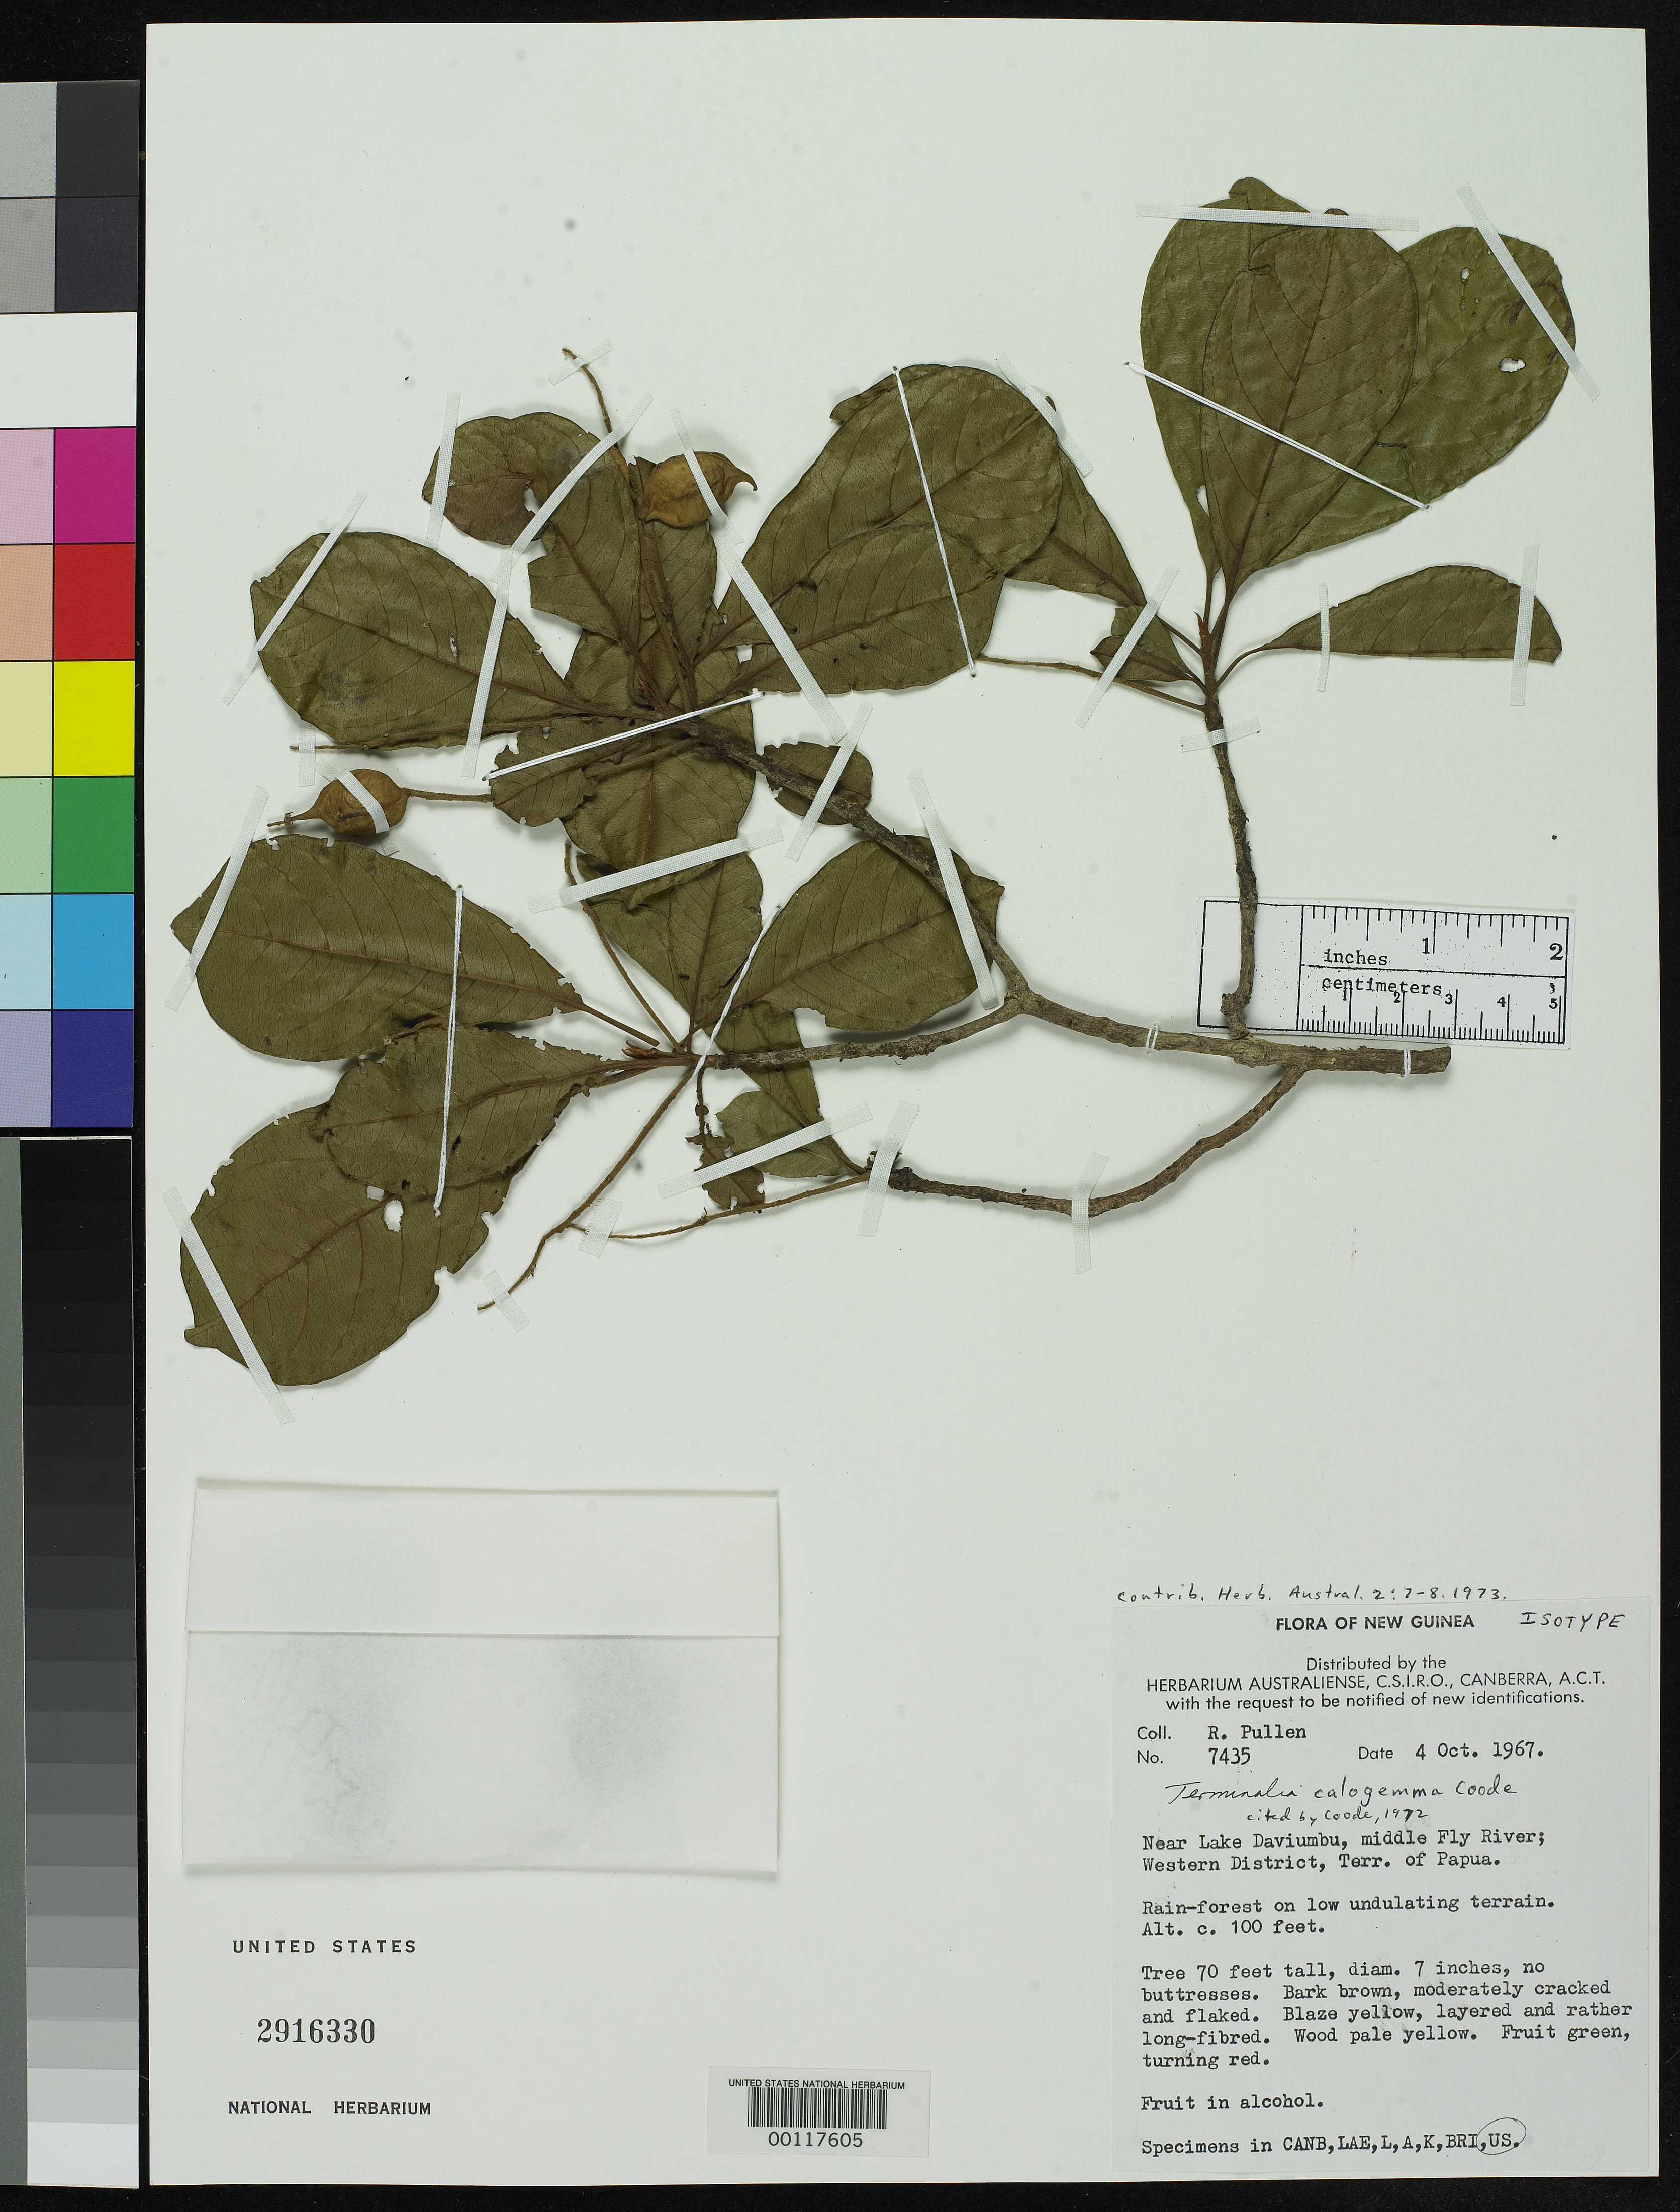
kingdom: Plantae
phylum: Tracheophyta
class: Magnoliopsida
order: Myrtales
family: Combretaceae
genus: Terminalia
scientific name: Terminalia calogemma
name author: Coode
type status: Isotype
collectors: R. Pullen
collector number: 7435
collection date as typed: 04 Oct 1967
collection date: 1967-10-04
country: Papua New Guinea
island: New Guinea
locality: Lake Daviumbu, Fly River.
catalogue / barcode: US 2916330